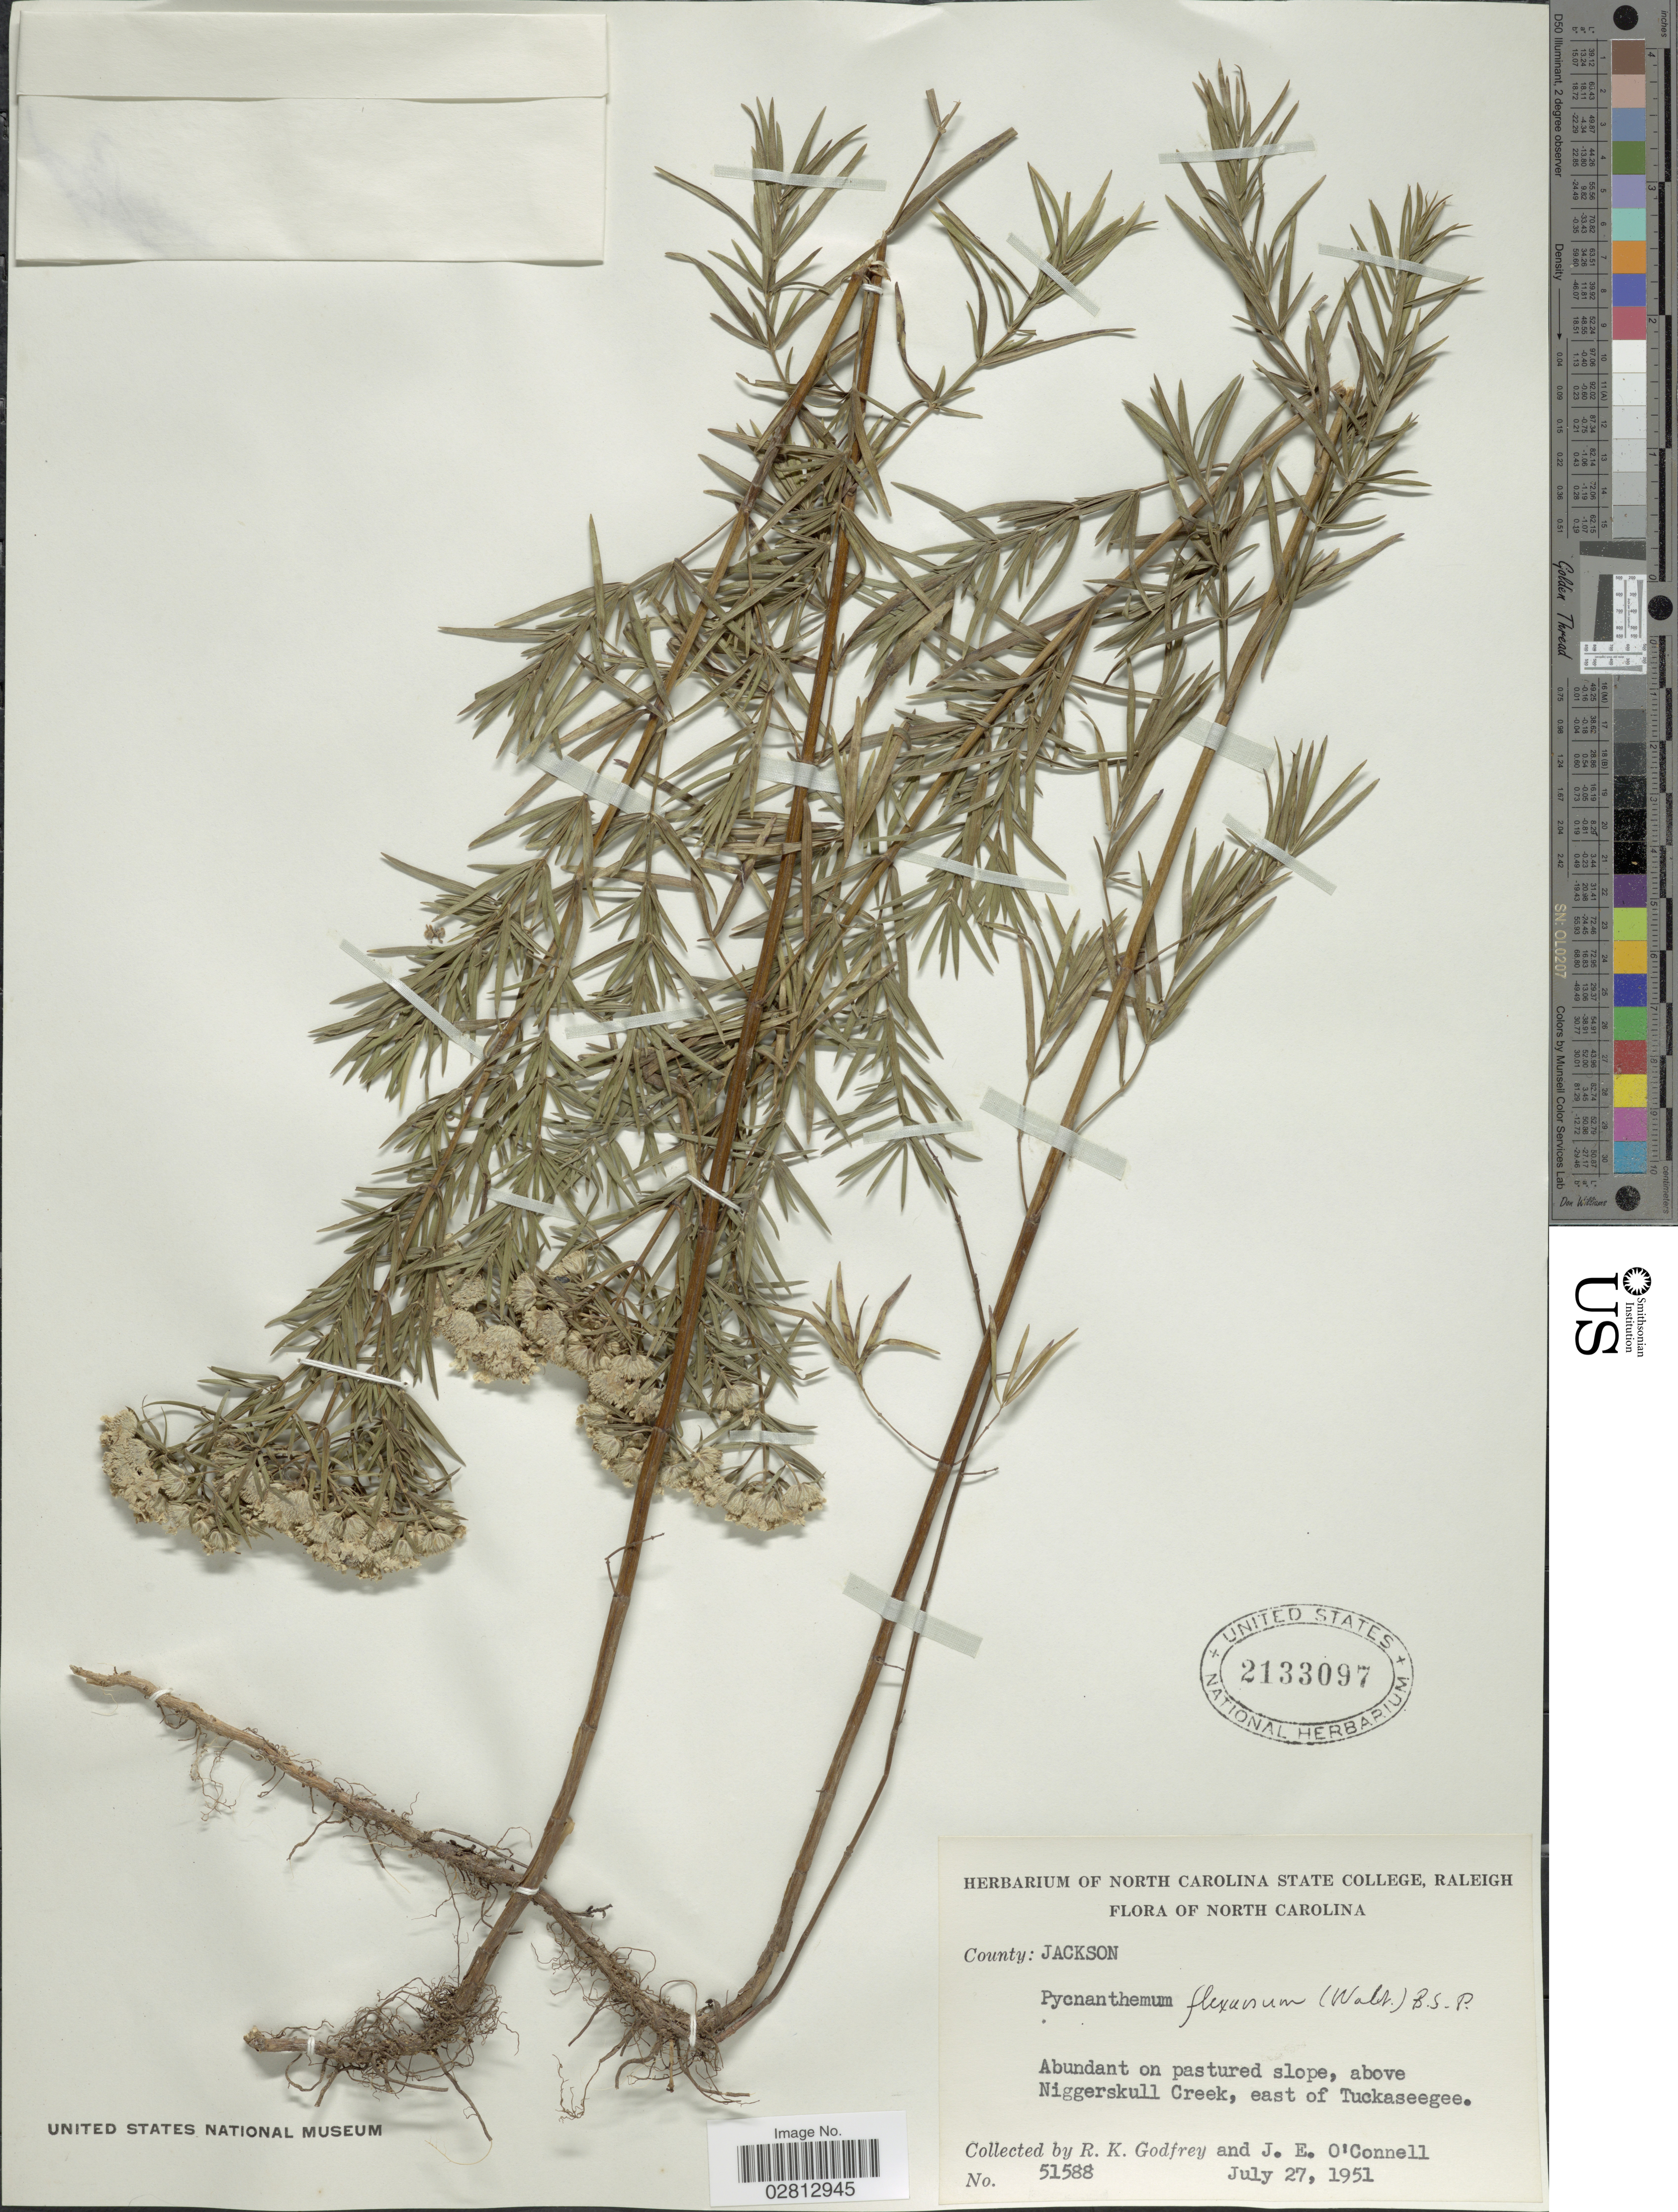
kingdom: Plantae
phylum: Tracheophyta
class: Magnoliopsida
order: Lamiales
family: Lamiaceae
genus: Pycnanthemum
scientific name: Pycnanthemum tenuifolium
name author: Schrad.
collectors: R. K. Godfrey & J. O'Connell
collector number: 51588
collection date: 1951-07-27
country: United States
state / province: North Carolina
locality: County: Jackson. Abundant on pastured slope, above Niggerskull Creek, east of Tuckaseegee.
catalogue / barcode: US 2133097